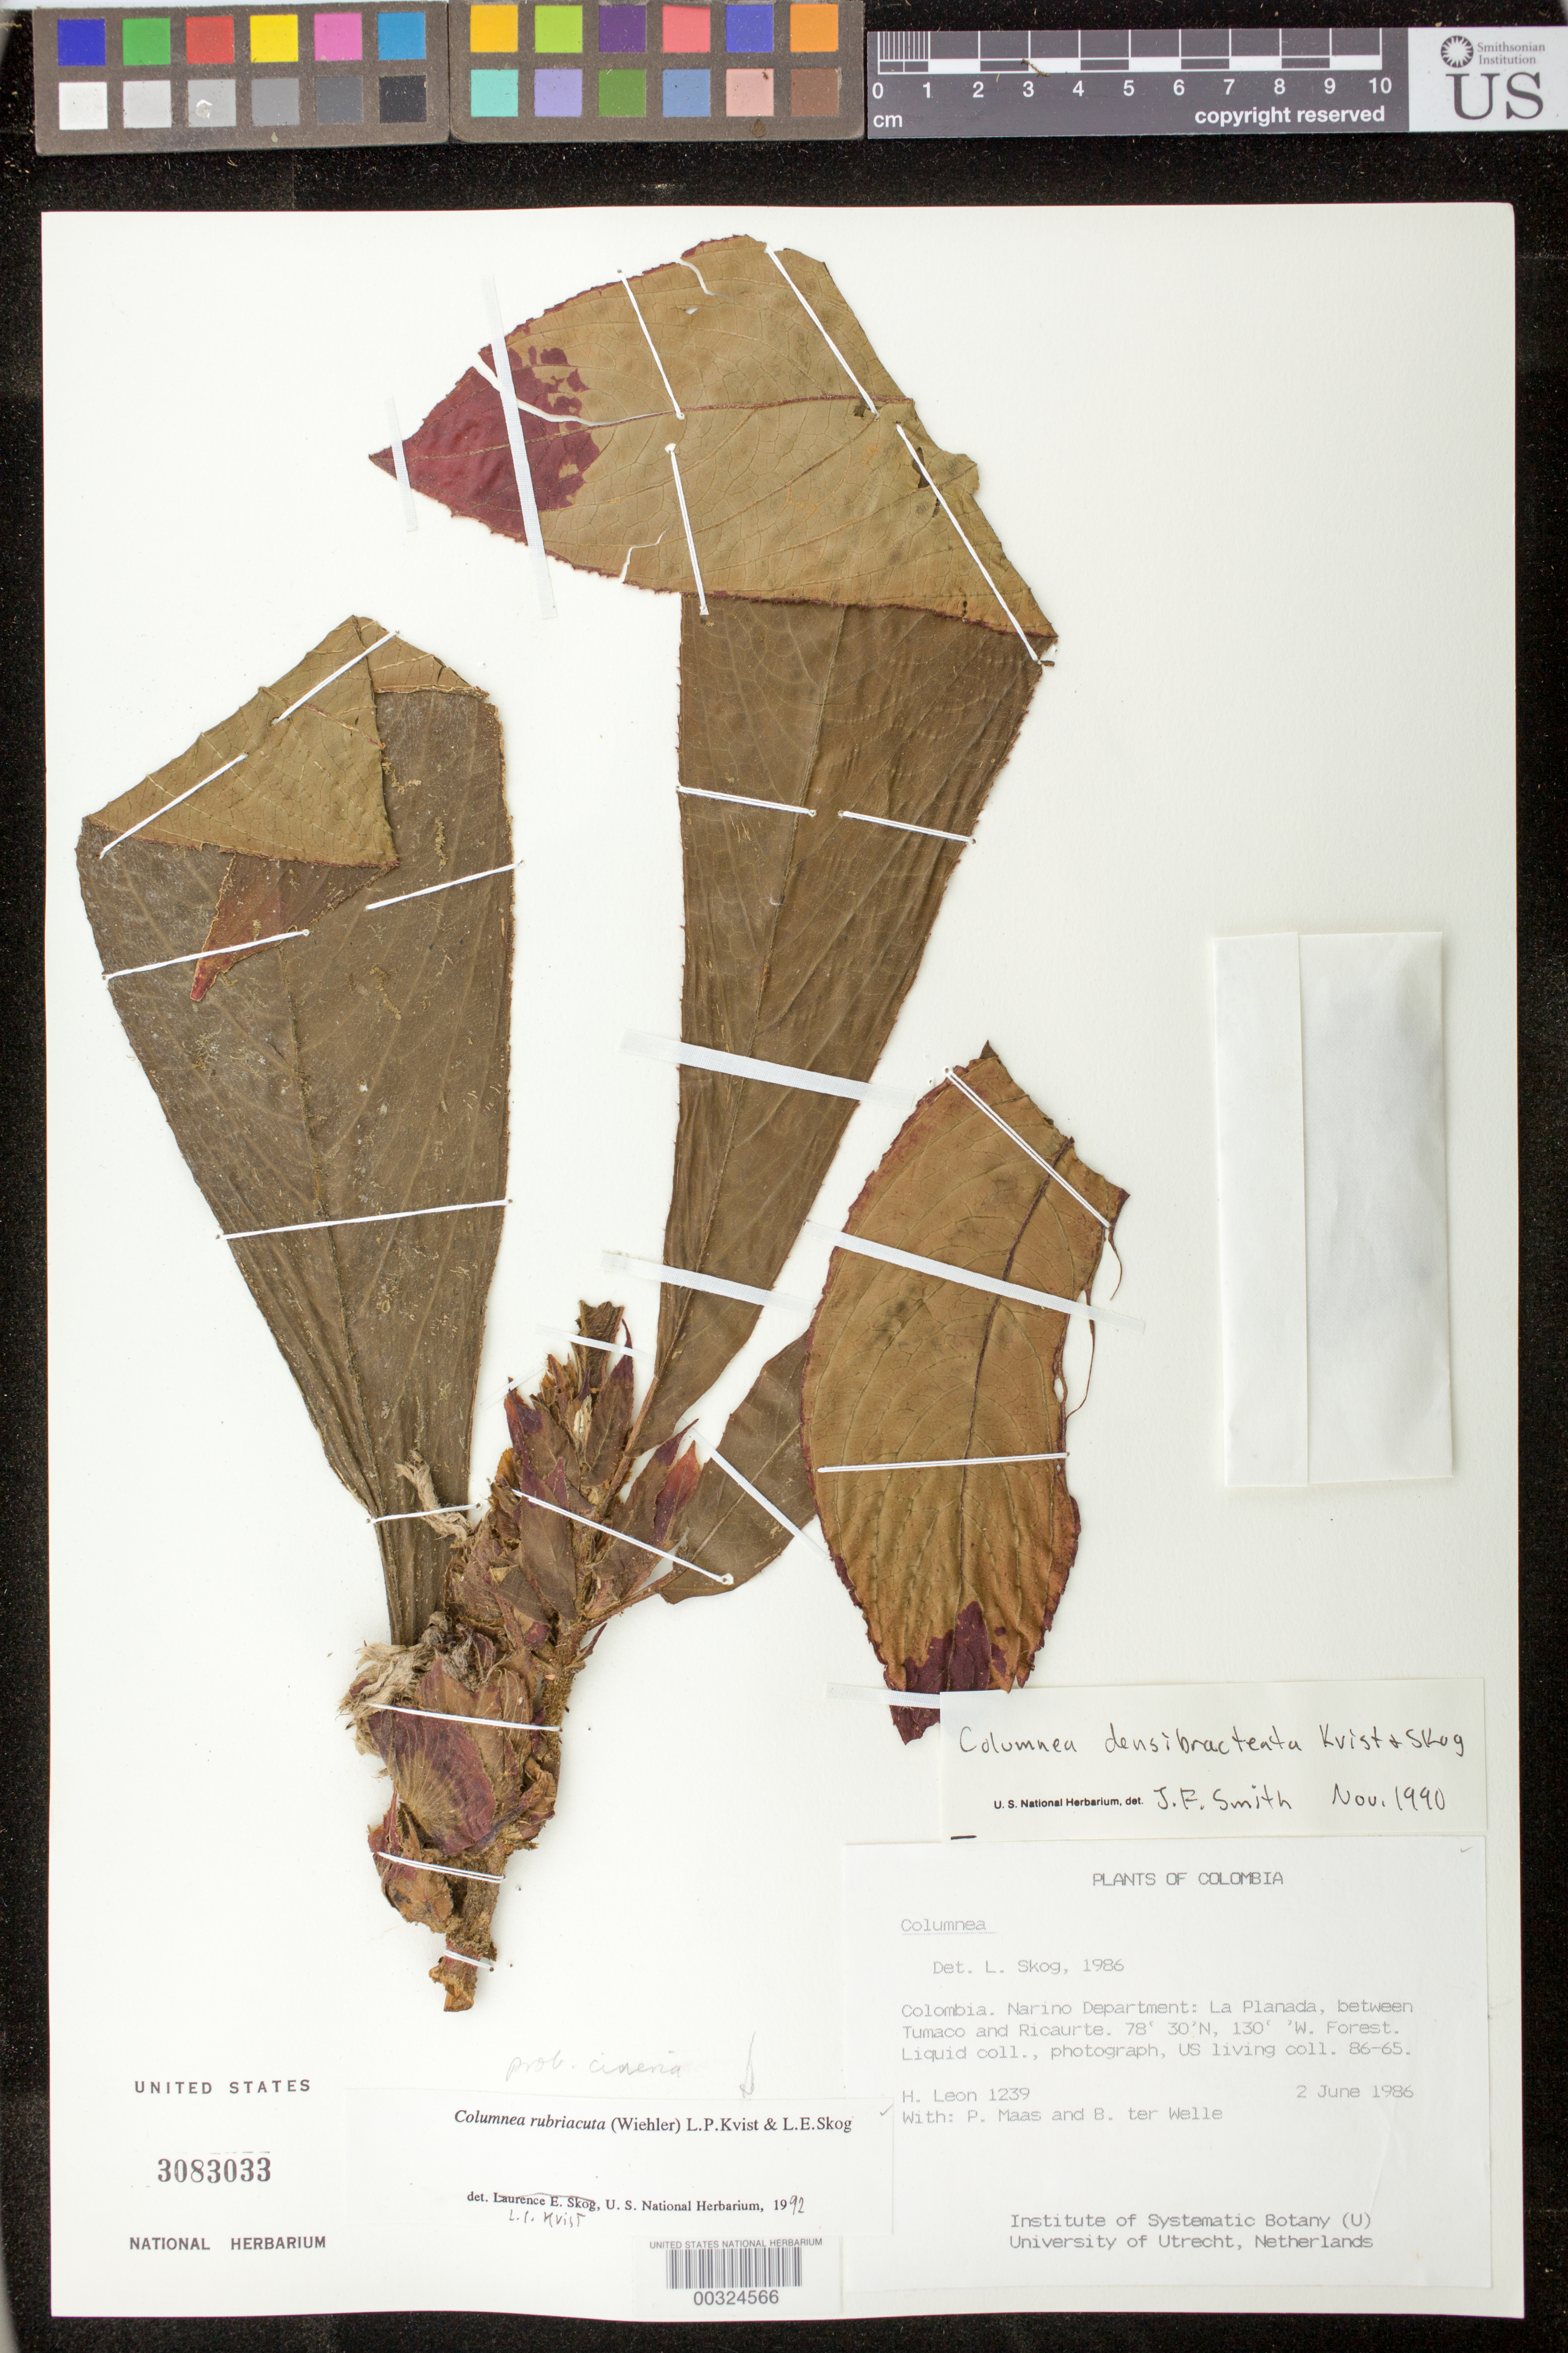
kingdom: Plantae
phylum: Tracheophyta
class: Magnoliopsida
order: Lamiales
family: Gesneriaceae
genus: Columnea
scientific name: Columnea rubriacuta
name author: (Wiehler) L.P. Kvist & L.E. Skog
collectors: H. León, P. Maas & B. Welle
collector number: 1239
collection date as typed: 02 Jun 1986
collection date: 1986-06-02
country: Colombia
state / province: Nariño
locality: Reserva Forestal La Planada, near Ricaurte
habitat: En bosque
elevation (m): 1750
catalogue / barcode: US 3083033